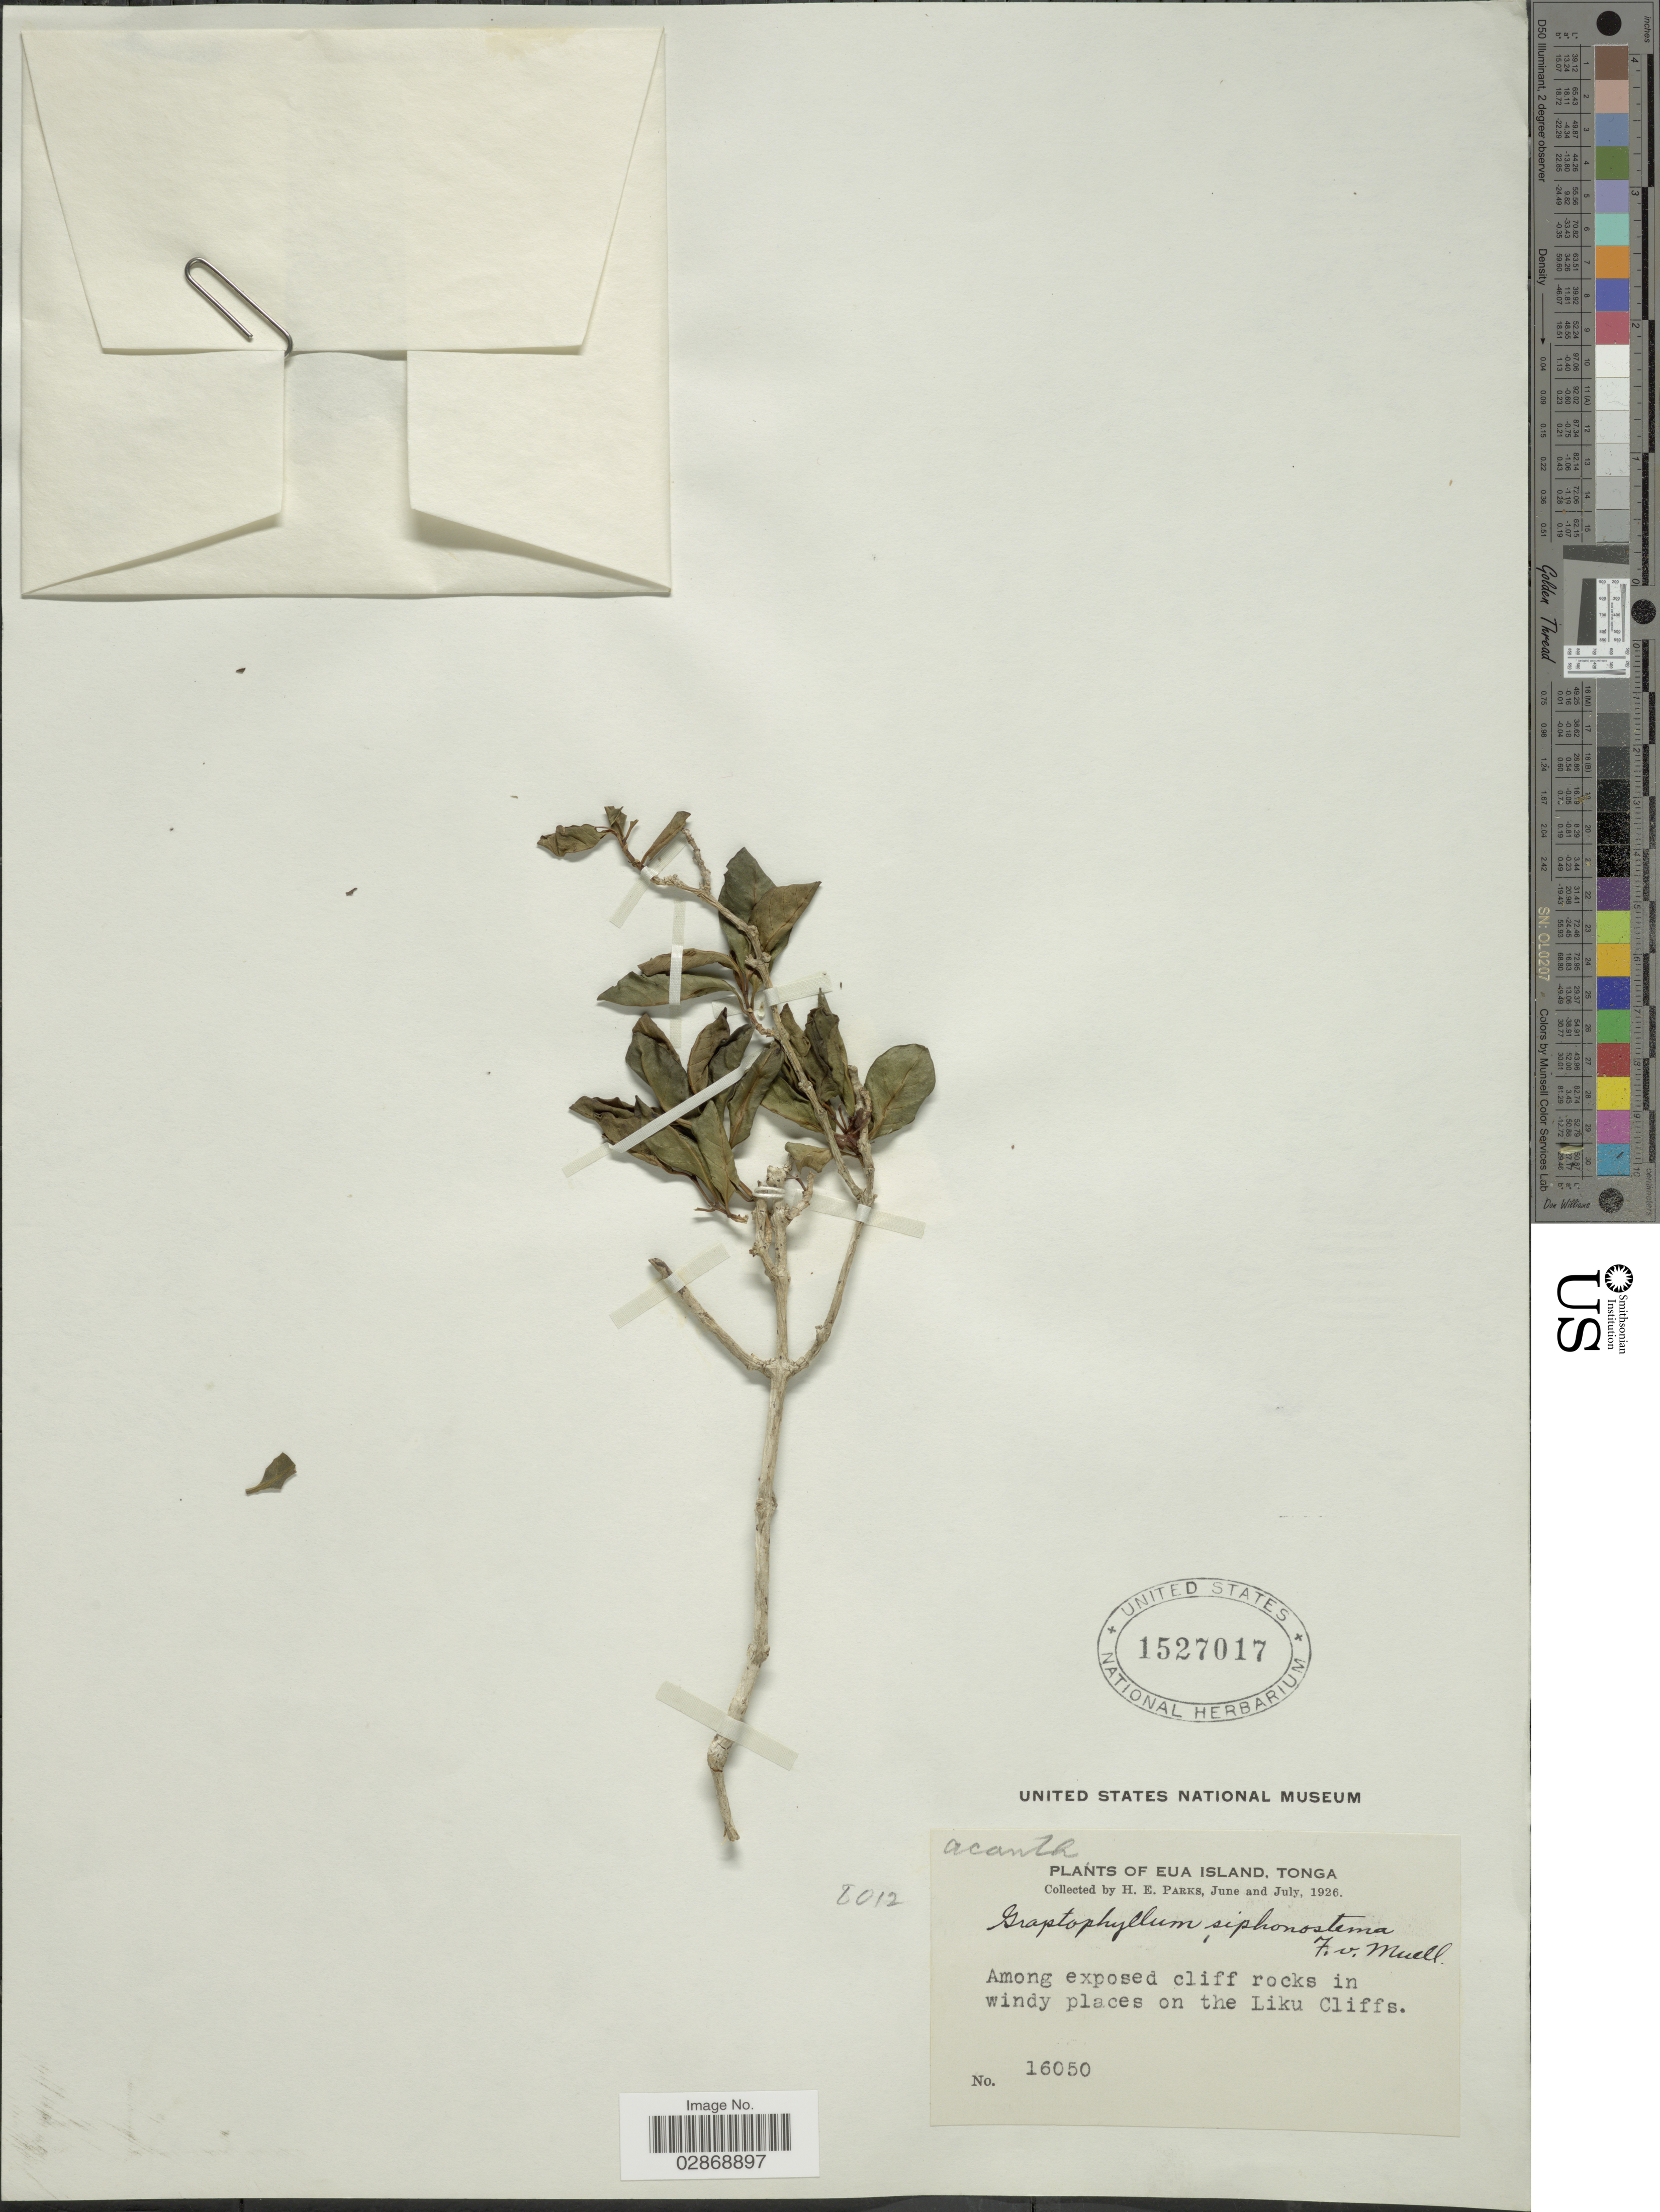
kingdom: Plantae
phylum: Tracheophyta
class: Magnoliopsida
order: Lamiales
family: Acanthaceae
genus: Graptophyllum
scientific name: Graptophyllum insularum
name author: (A. Gray) A.C. Sm.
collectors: H. E. Parks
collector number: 16050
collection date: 1926-06/1926-07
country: Tonga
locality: Eau Island. In windy places on the Liku Cliffs.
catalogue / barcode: US 1527017